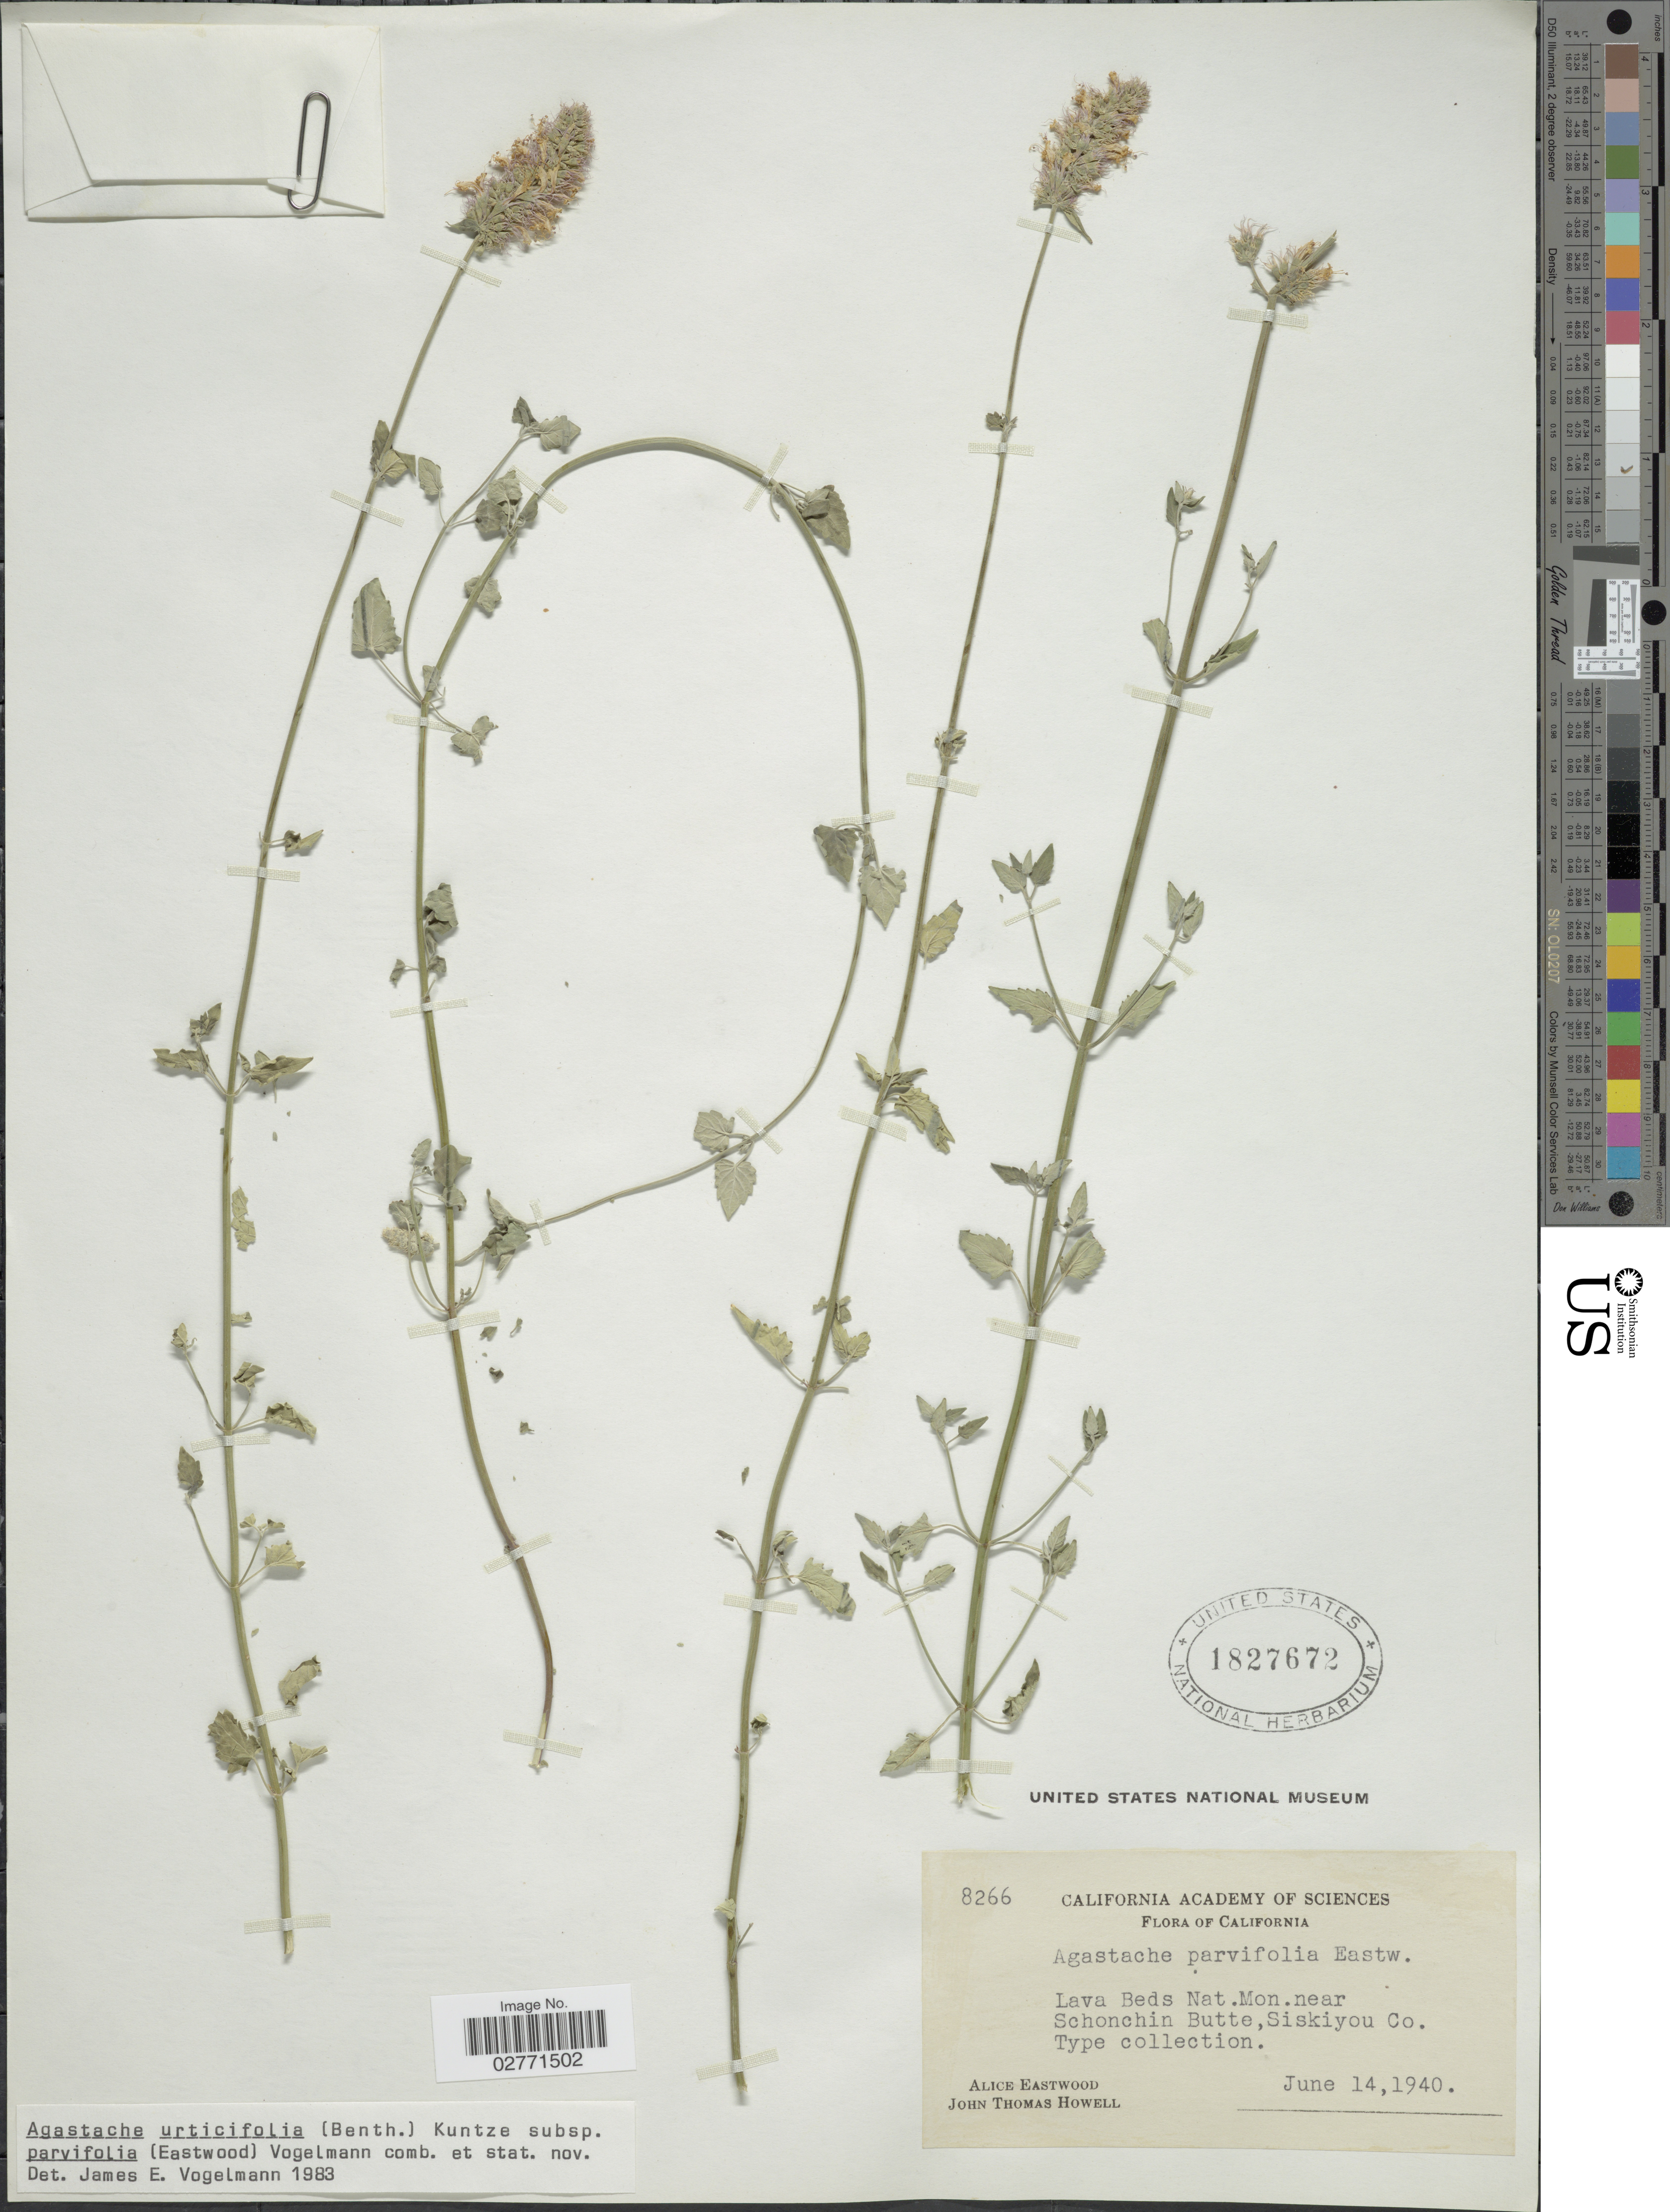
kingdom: Plantae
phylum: Tracheophyta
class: Magnoliopsida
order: Lamiales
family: Lamiaceae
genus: Agastache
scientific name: Agastache urticifolia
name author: (Benth.) Kuntze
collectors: A. Eastwood & J. T. Howell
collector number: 8266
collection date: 1940-06-14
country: United States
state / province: California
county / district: Siskiyou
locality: Lava Beds Nat.Mon.near Schonchin Butte, Siskiyou Co,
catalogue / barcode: US 1827672